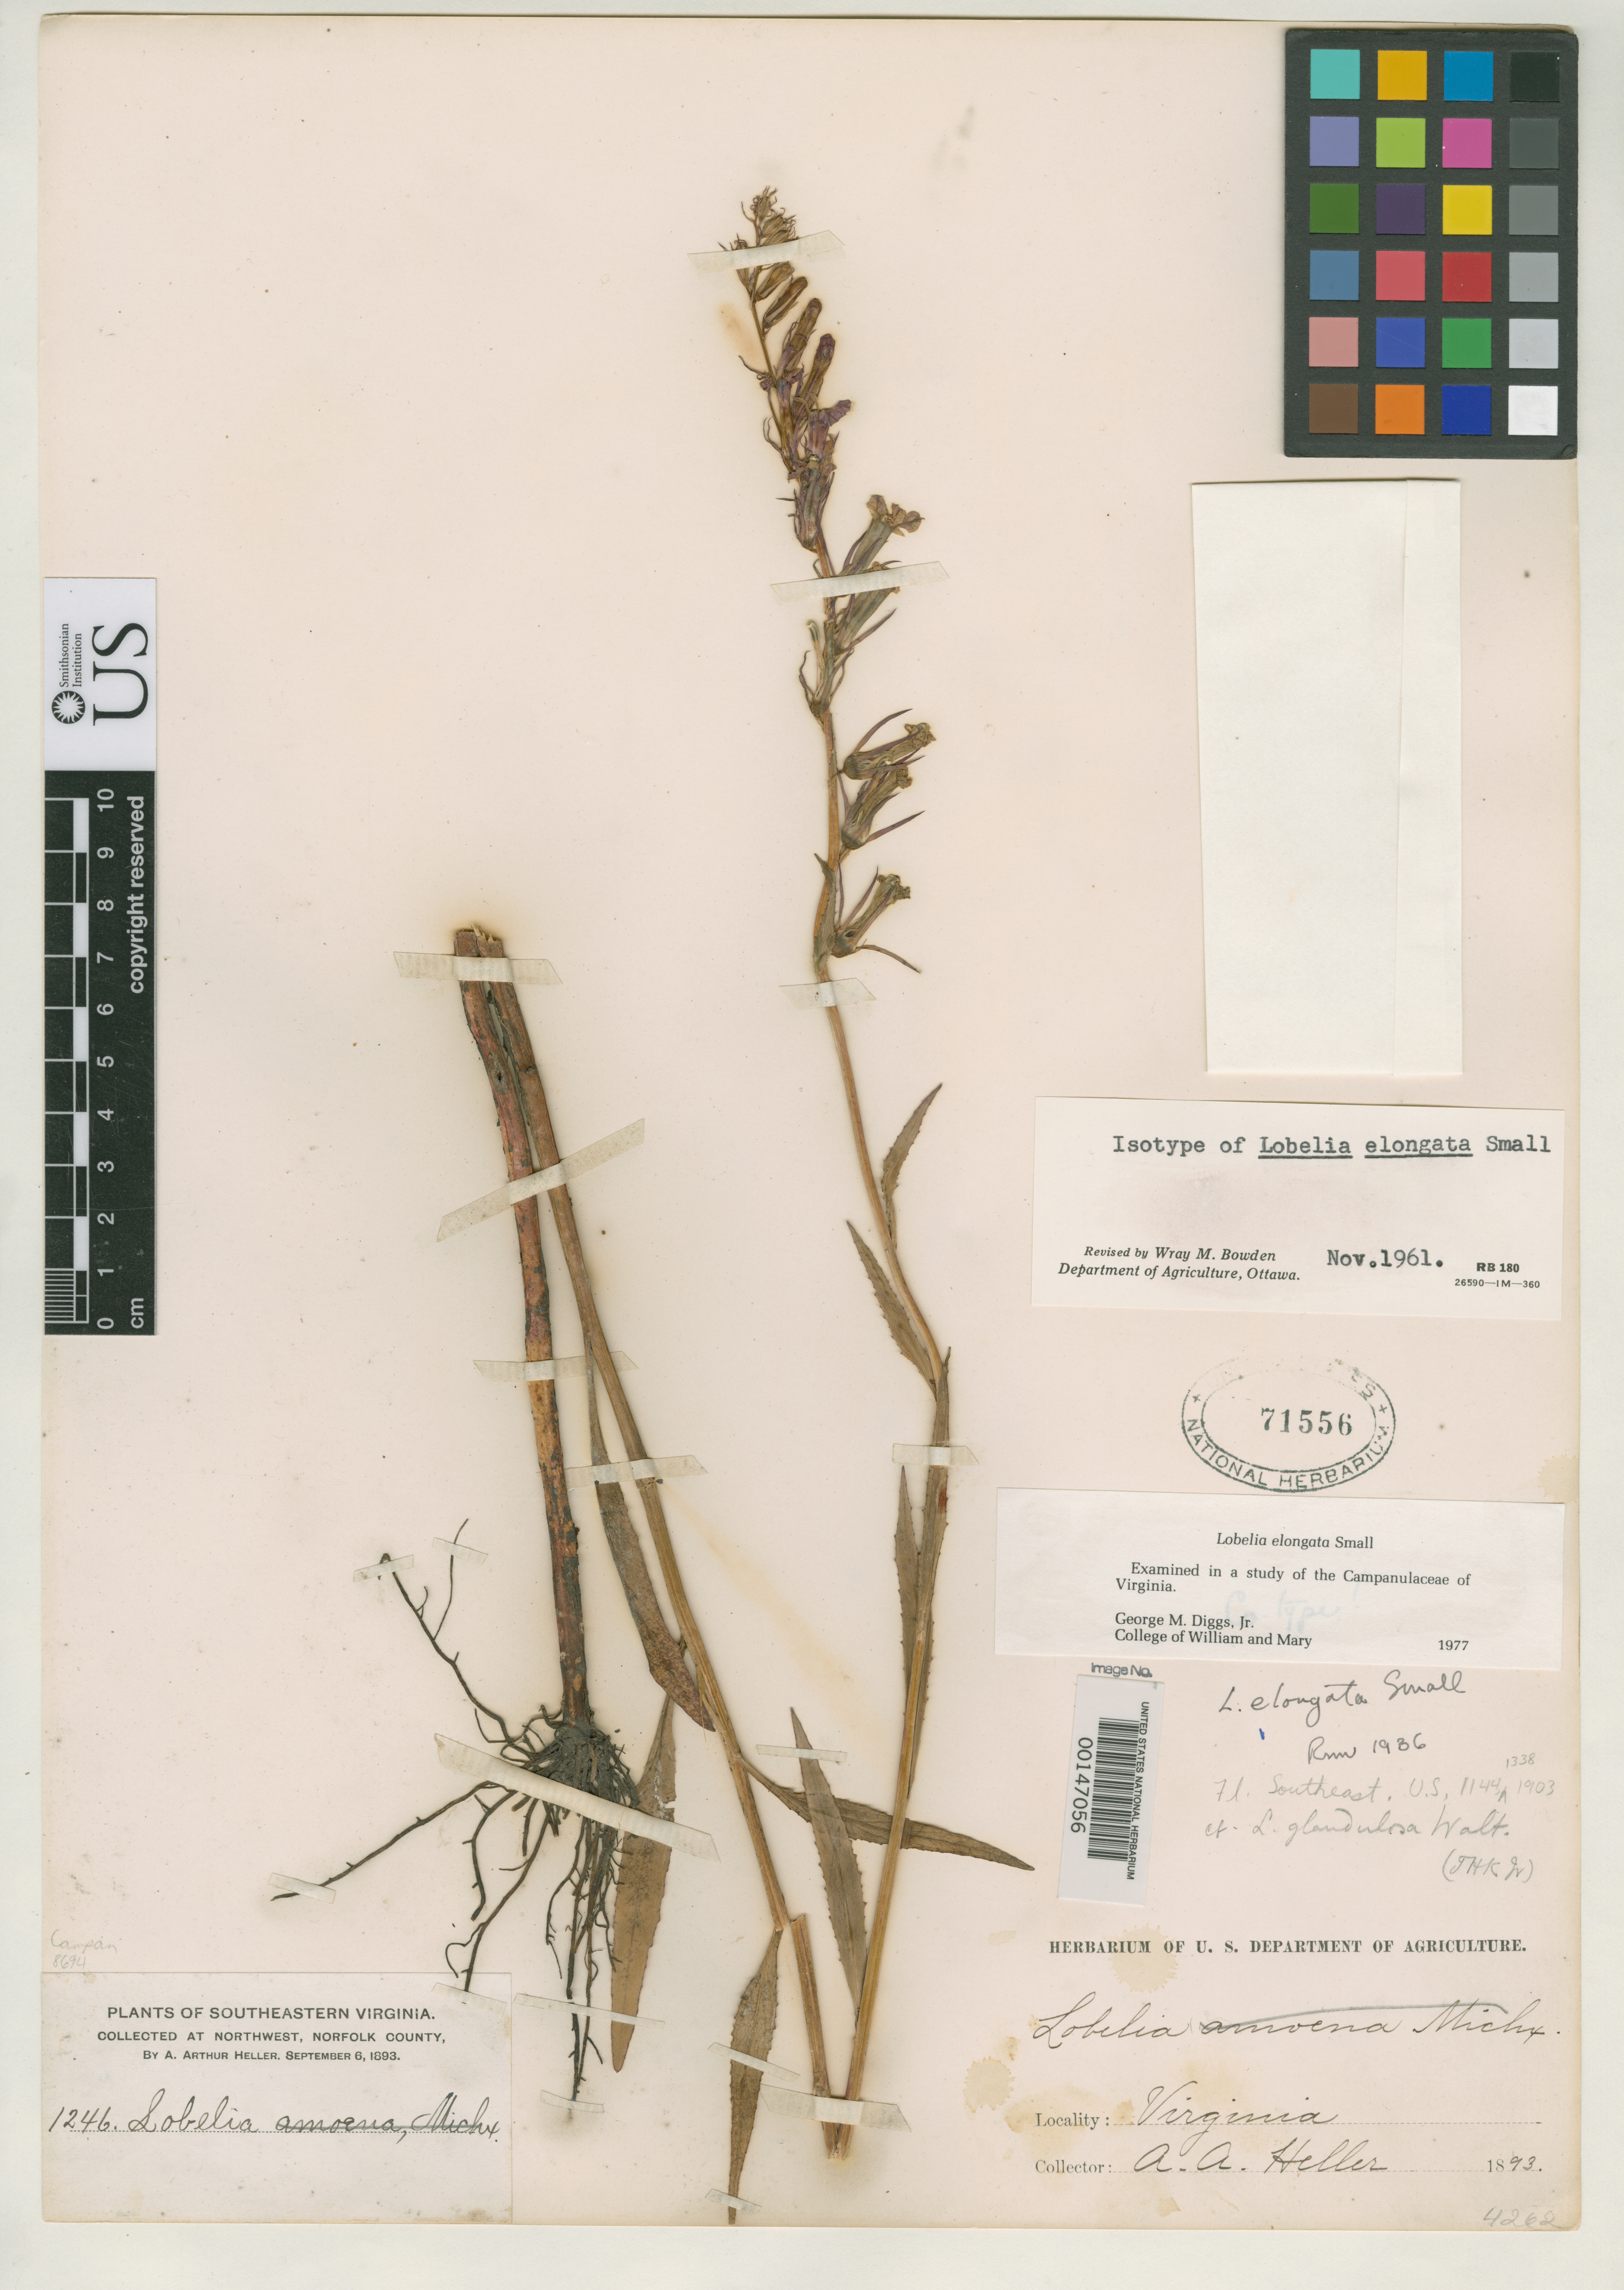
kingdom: Plantae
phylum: Tracheophyta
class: Magnoliopsida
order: Asterales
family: Campanulaceae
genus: Lobelia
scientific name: Lobelia elongata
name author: Small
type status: Isotype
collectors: A. A. Heller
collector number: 1246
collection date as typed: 06 Sep 1893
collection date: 1893-09-06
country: United States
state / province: Virginia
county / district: City of Norfolk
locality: Northwest.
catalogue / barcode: US 71556